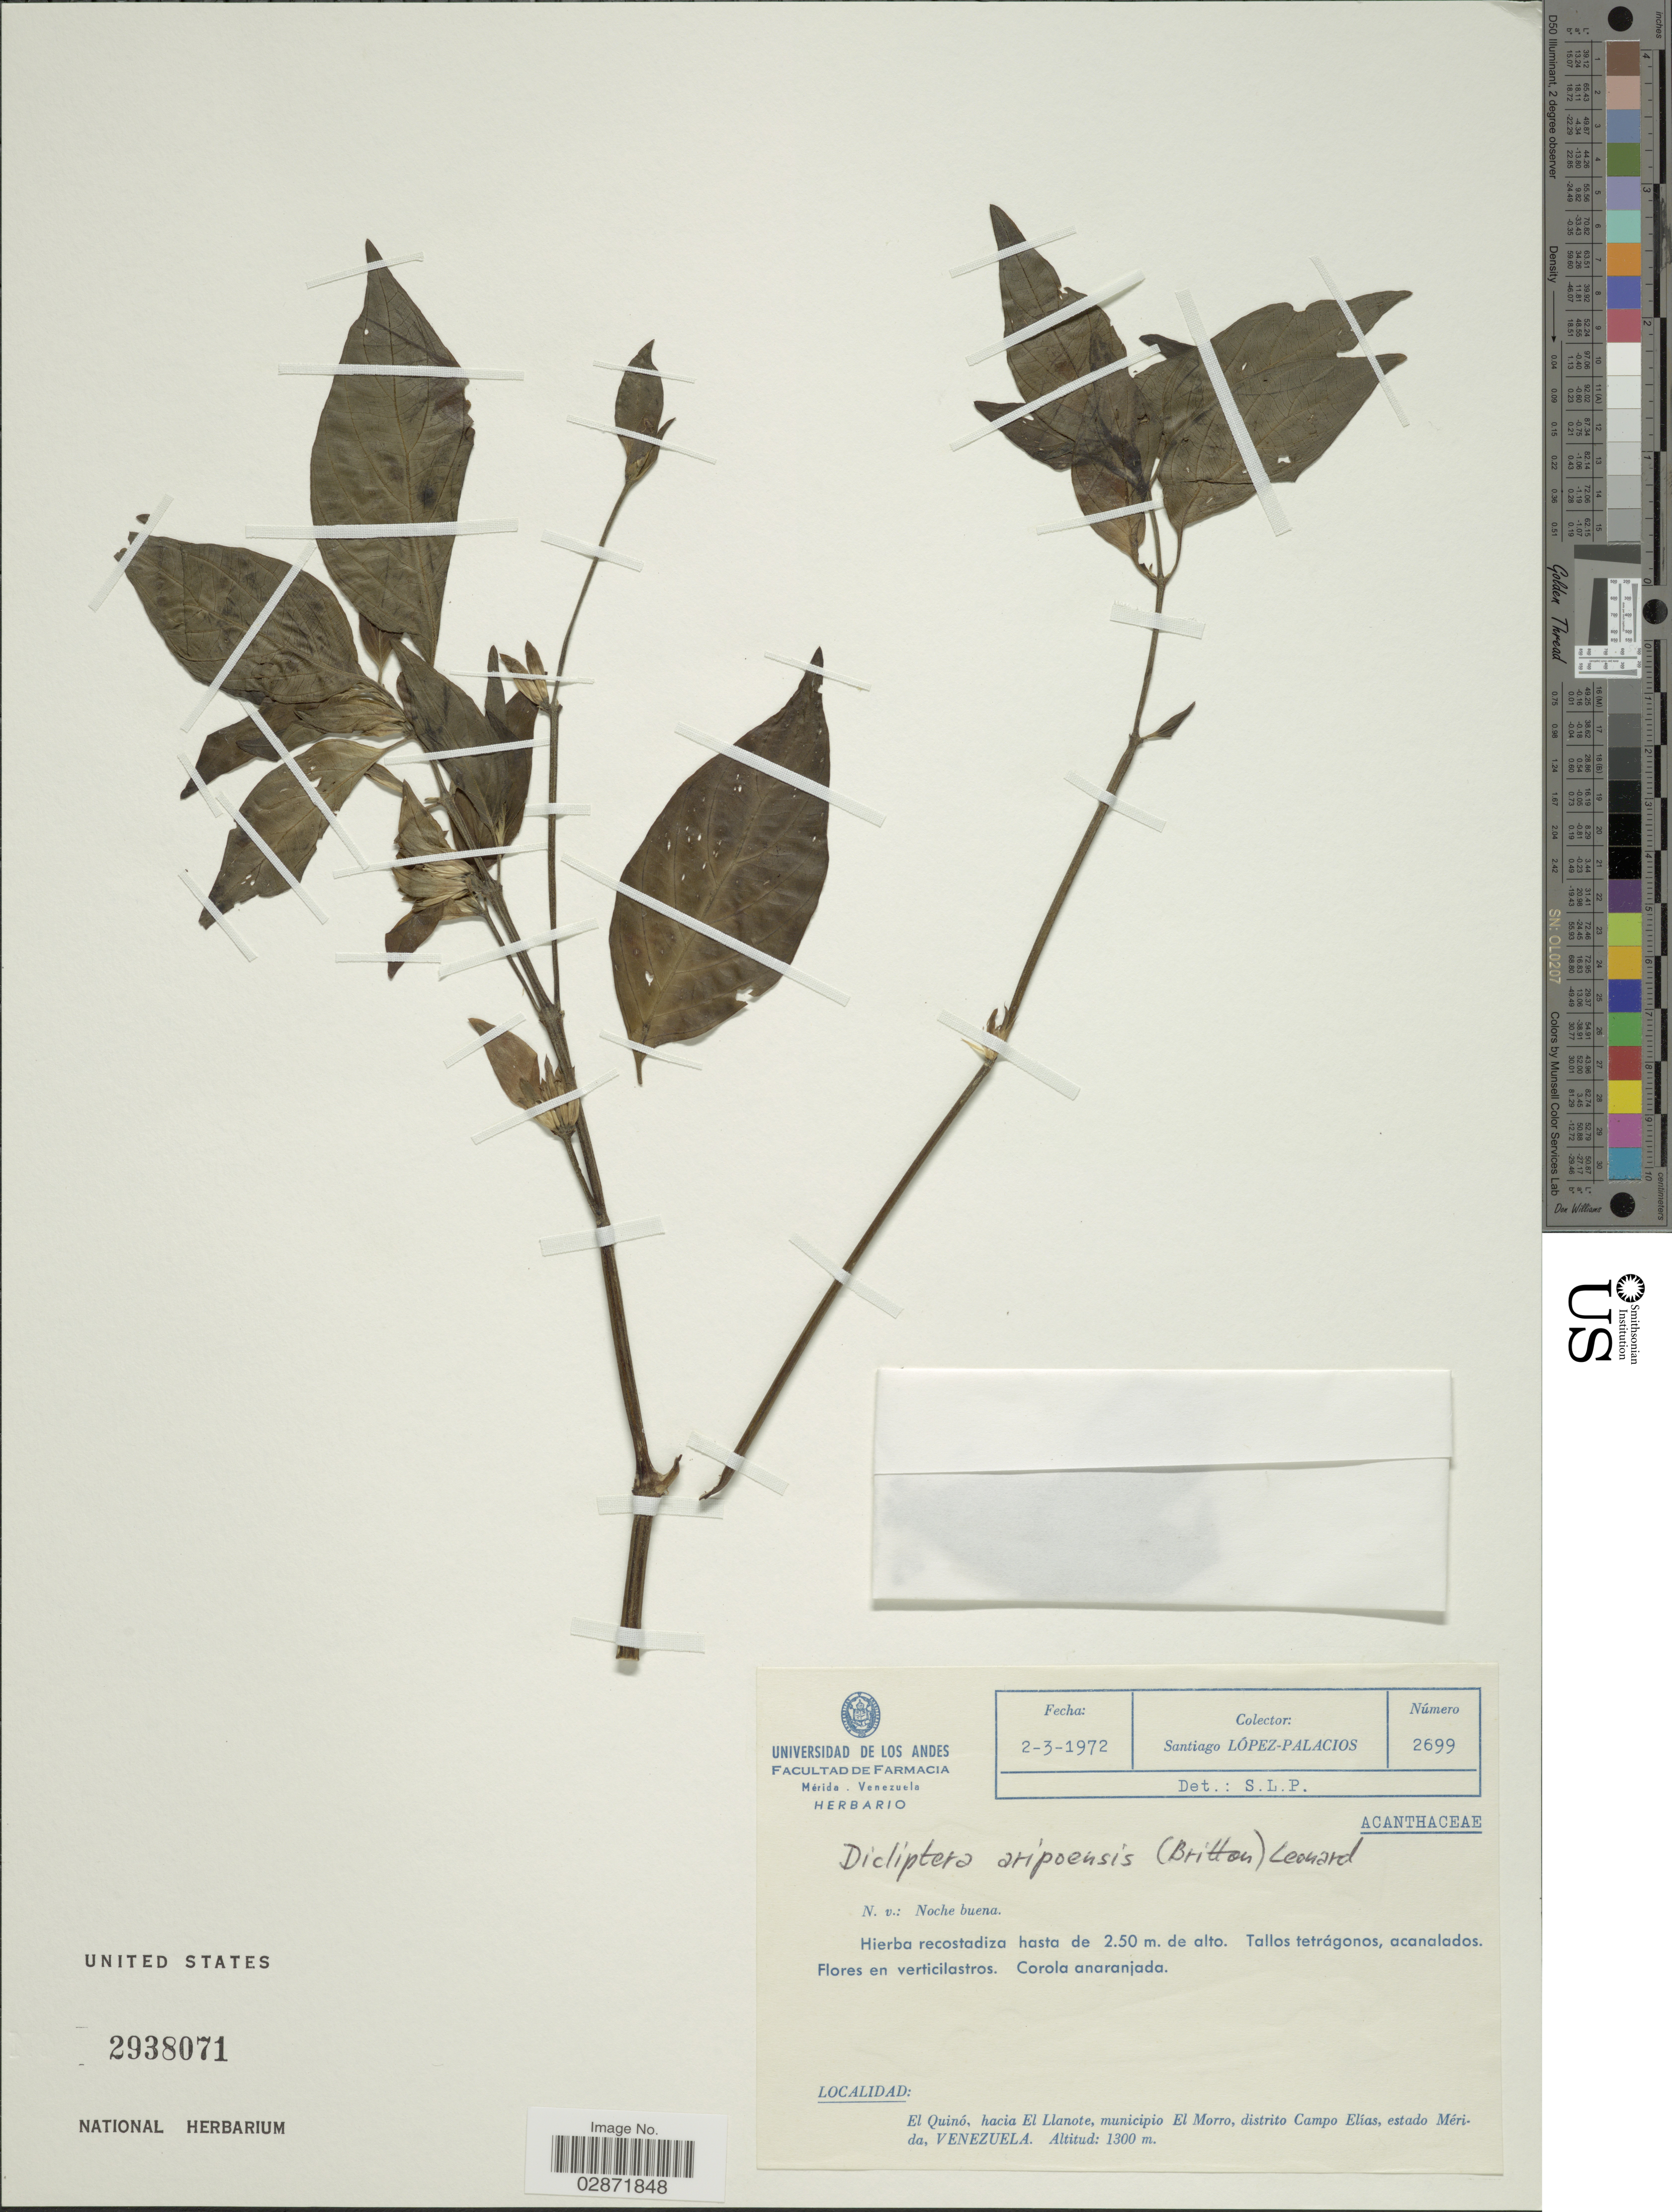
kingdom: Plantae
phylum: Tracheophyta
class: Magnoliopsida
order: Lamiales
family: Acanthaceae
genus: Dicliptera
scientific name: Dicliptera aripoensis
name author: Leonard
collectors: S. López-Palacios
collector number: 2699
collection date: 1972-03-02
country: Venezuela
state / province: Mérida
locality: El Quinó, hacia El Llanote, municipio El Morro, distrito Campo Elias, estado Mérida.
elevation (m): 1300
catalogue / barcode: US 2938071